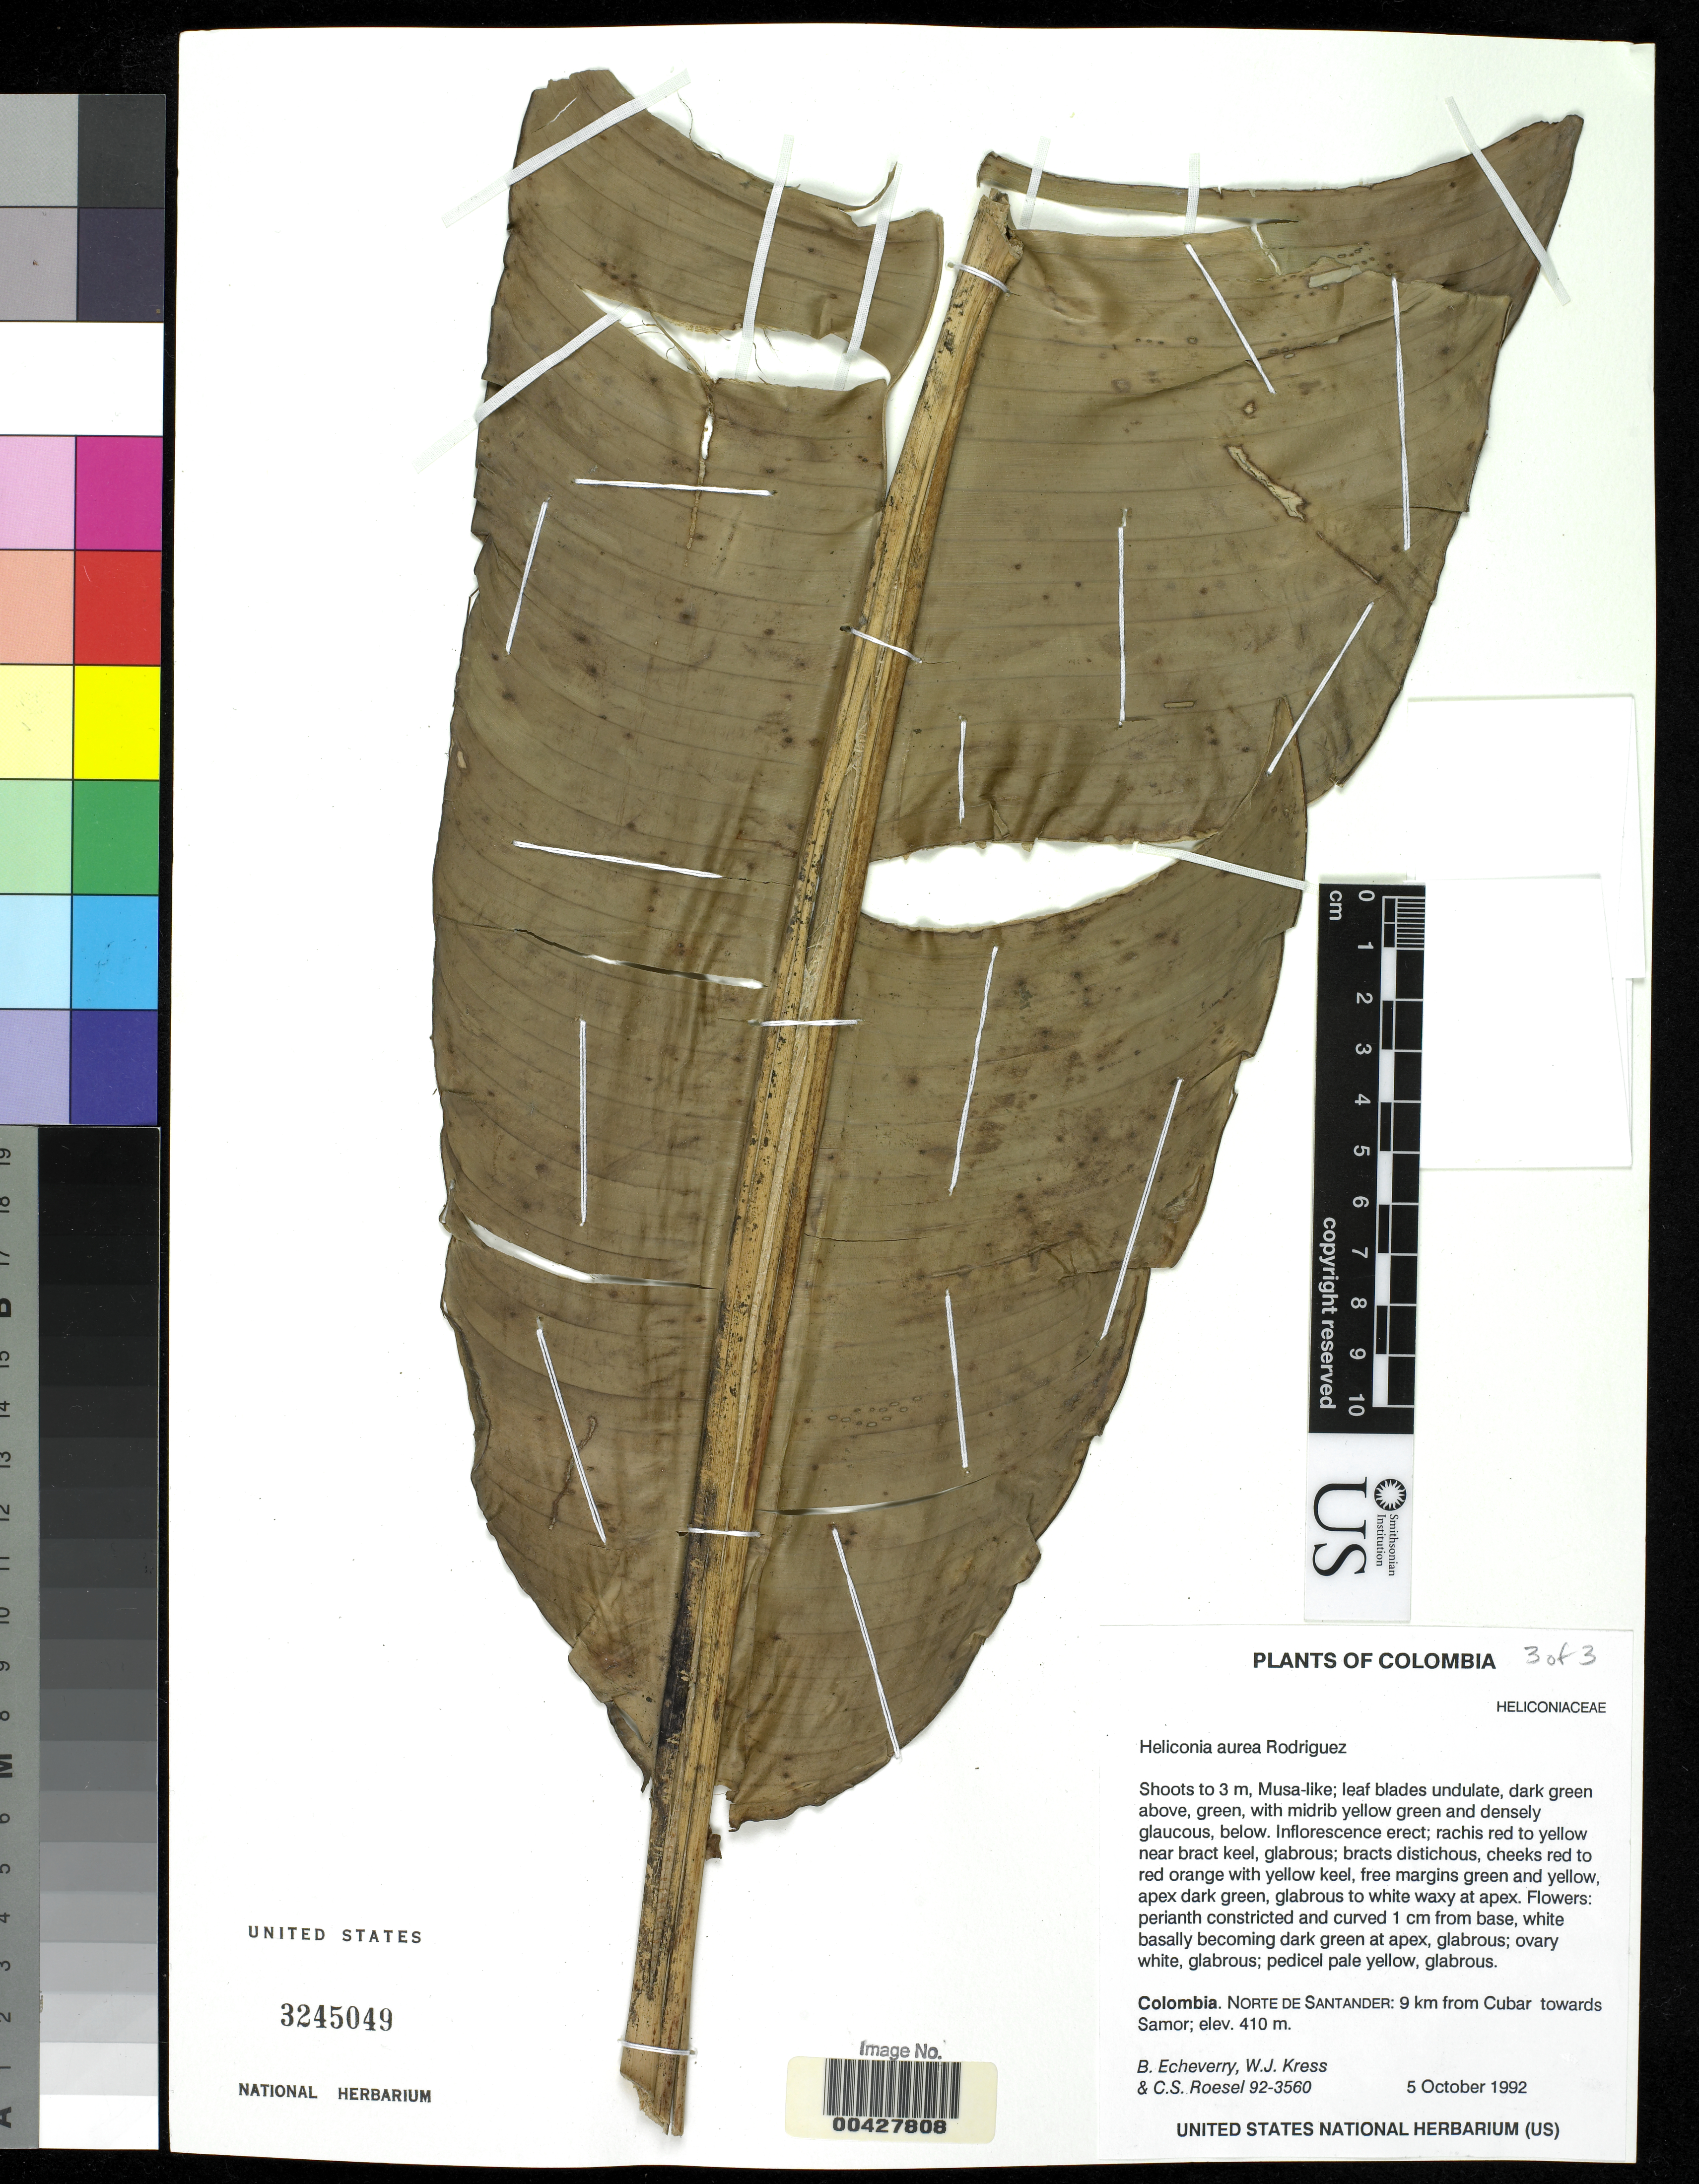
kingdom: Plantae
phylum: Tracheophyta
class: Liliopsida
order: Zingiberales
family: Heliconiaceae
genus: Heliconia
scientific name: Heliconia aurea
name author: G. Rodr.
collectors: B. Echeverry, W. J. Kress & C. S. Roesel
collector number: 92-3560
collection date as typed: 05 Oct 1992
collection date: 1992-10-05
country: Colombia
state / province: Norte de Santander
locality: From Cubar to Samor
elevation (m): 410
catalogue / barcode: US 3245049